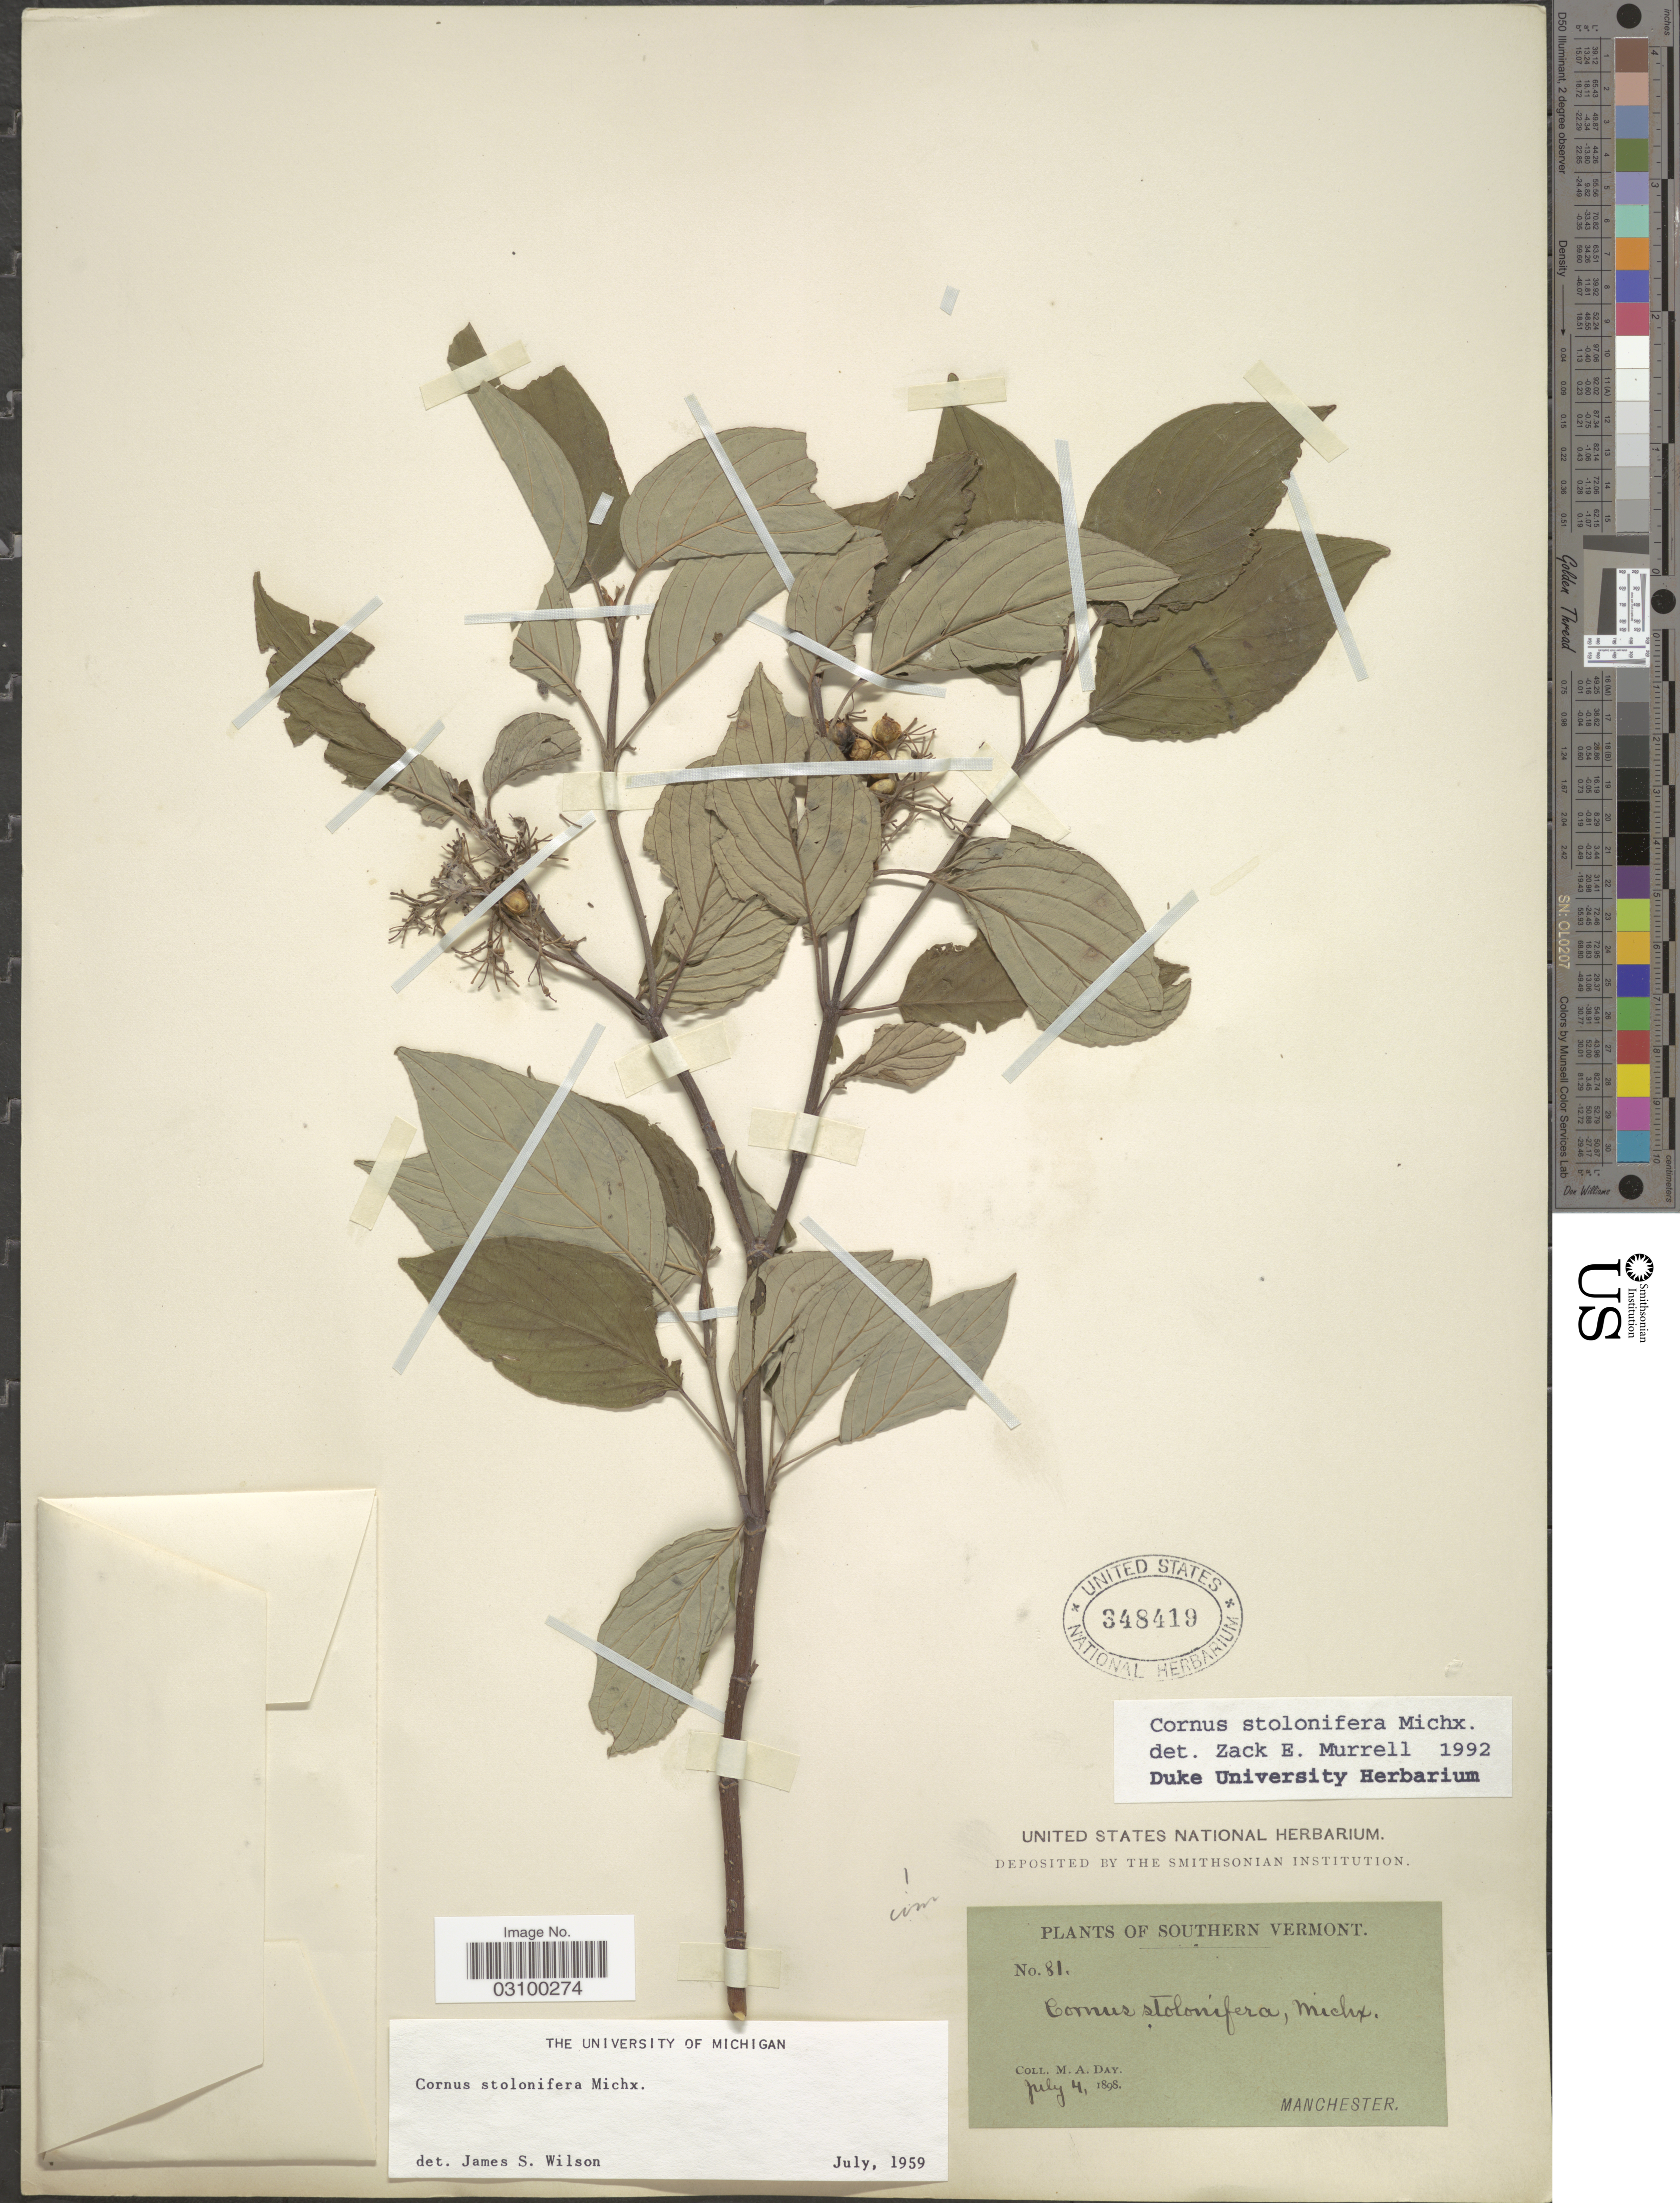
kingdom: Plantae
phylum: Tracheophyta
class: Magnoliopsida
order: Cornales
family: Cornaceae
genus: Cornus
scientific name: Cornus sericea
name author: L.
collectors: M. Day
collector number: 81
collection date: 1898-07-04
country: United States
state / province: Vermont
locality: Southern Vermont. Manchester.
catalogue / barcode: US 348419